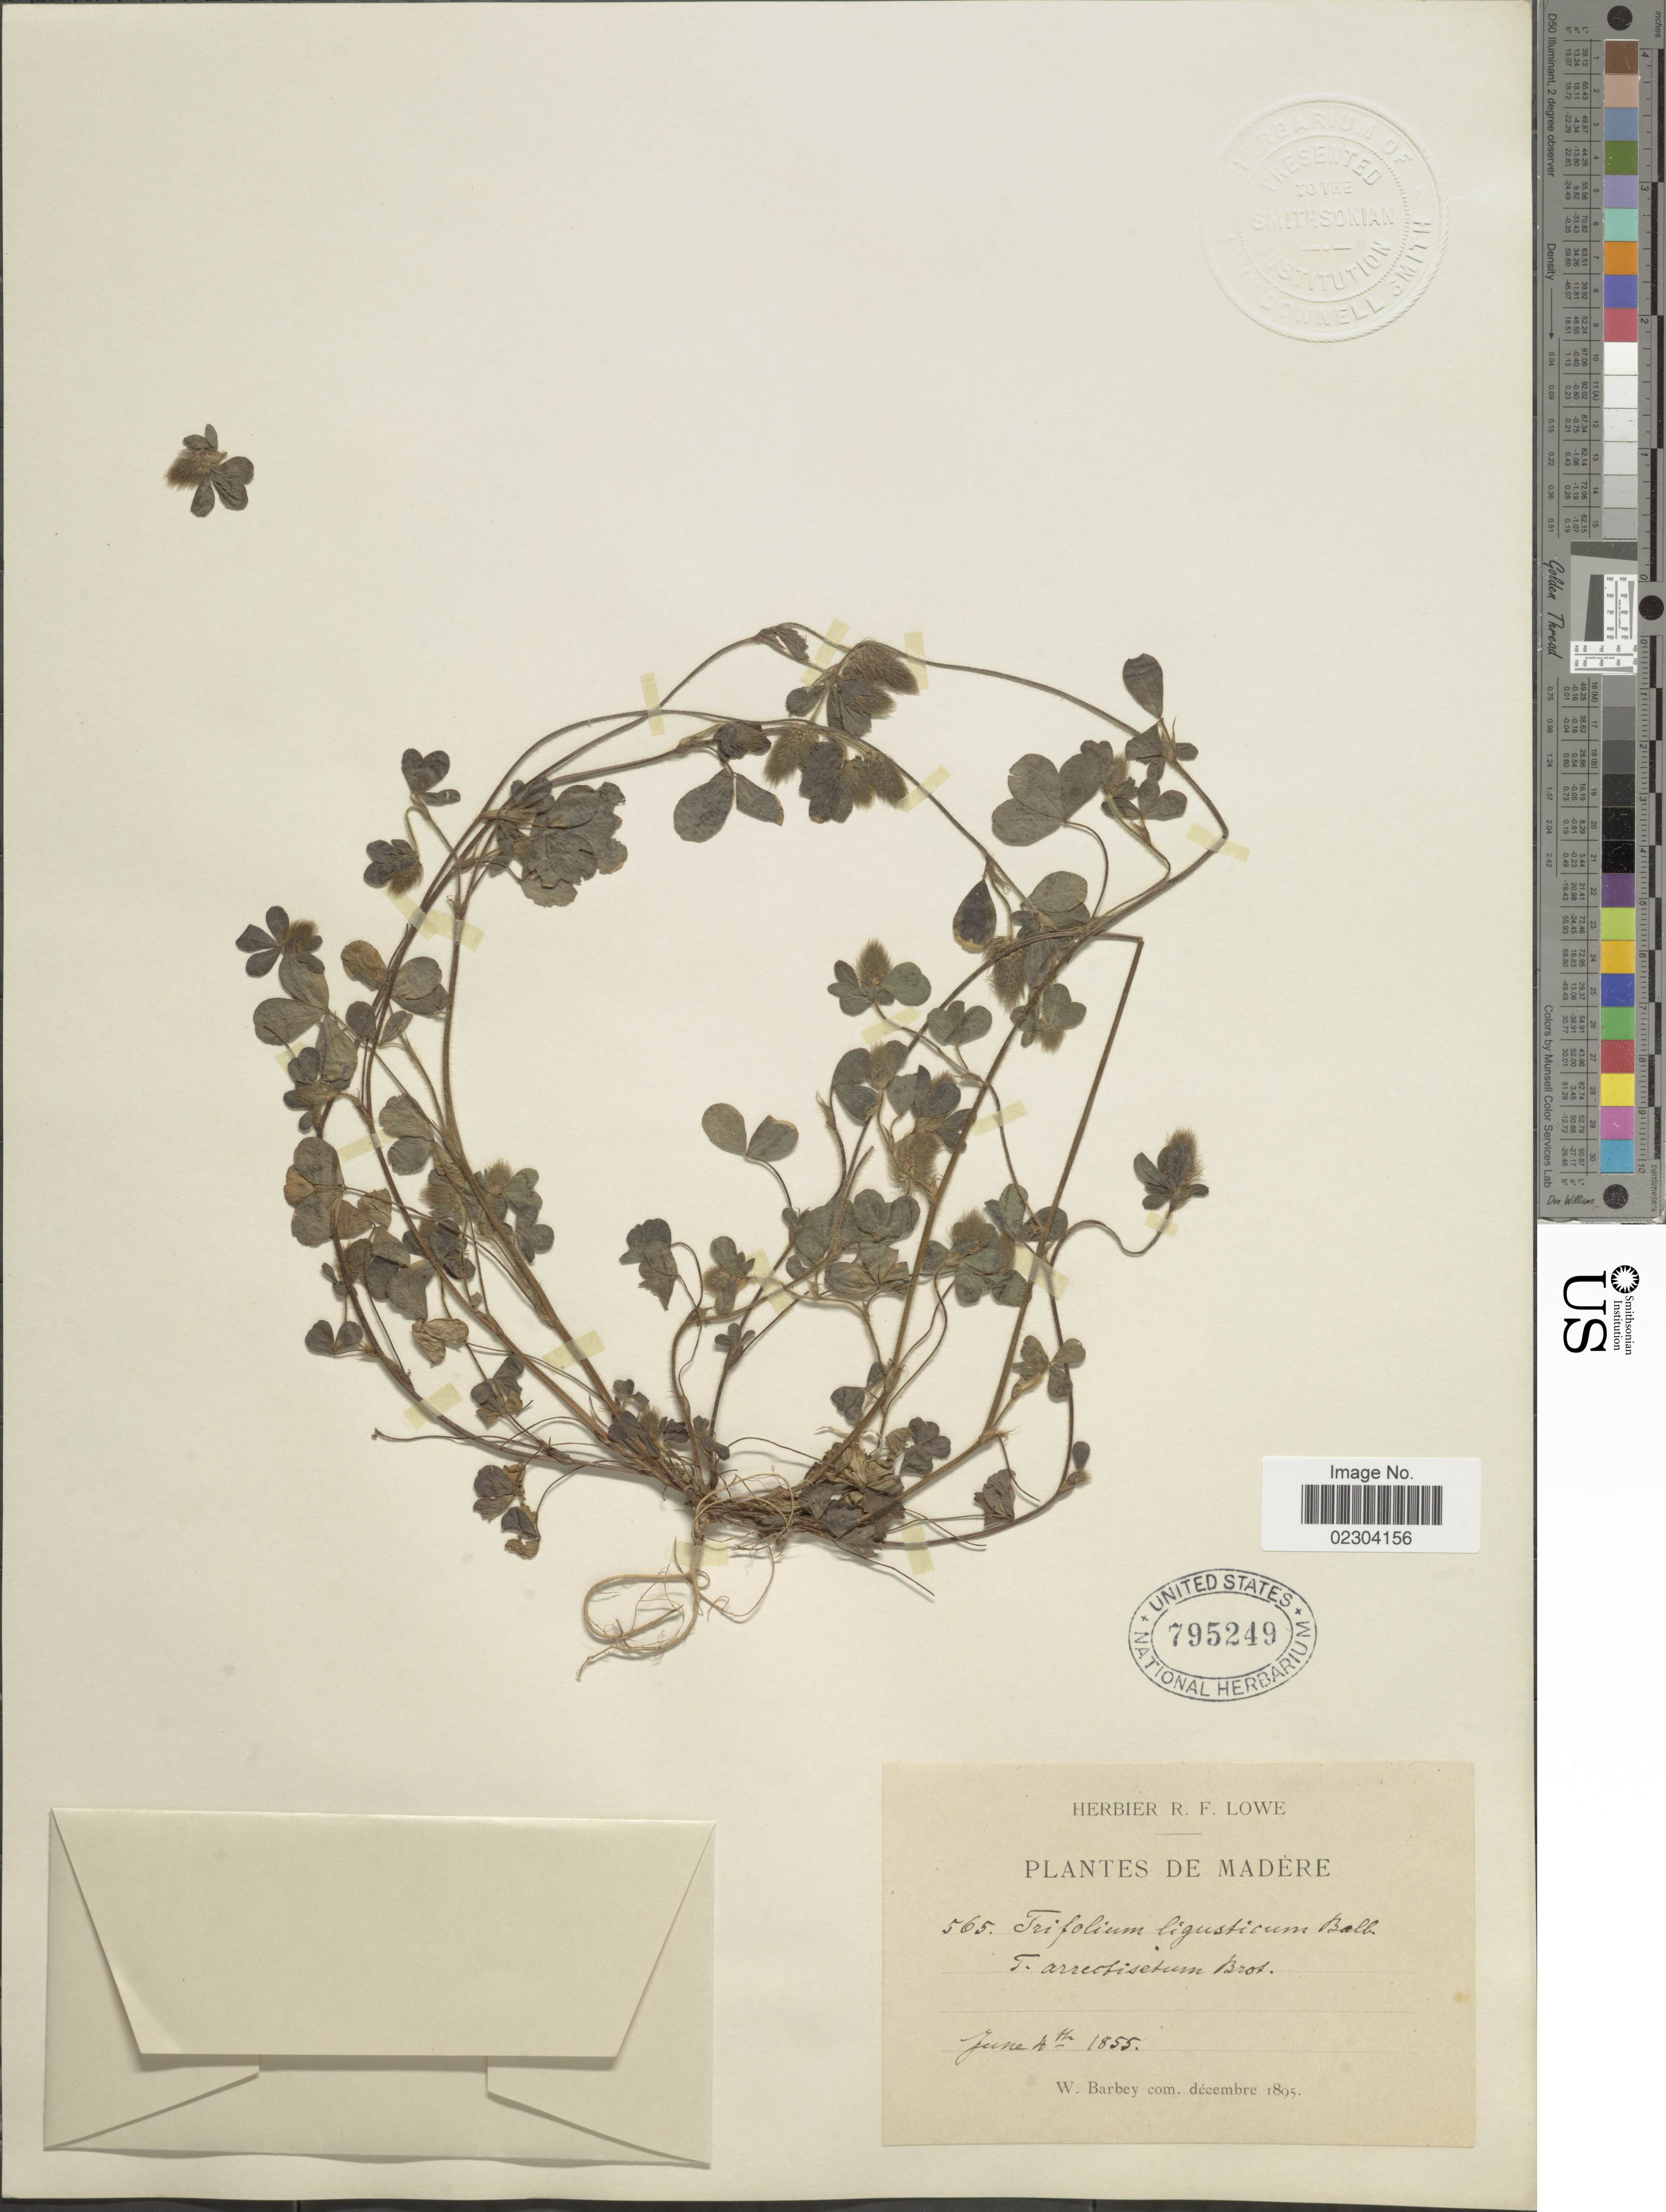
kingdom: Plantae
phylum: Tracheophyta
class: Magnoliopsida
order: Fabales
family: Fabaceae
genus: Trifolium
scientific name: Trifolium ligusticum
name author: Loisel.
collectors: W. Barbey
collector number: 565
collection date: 1855-06-04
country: Portugal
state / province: Madeira (Aut. Reg.)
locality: Madare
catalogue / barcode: US 795249